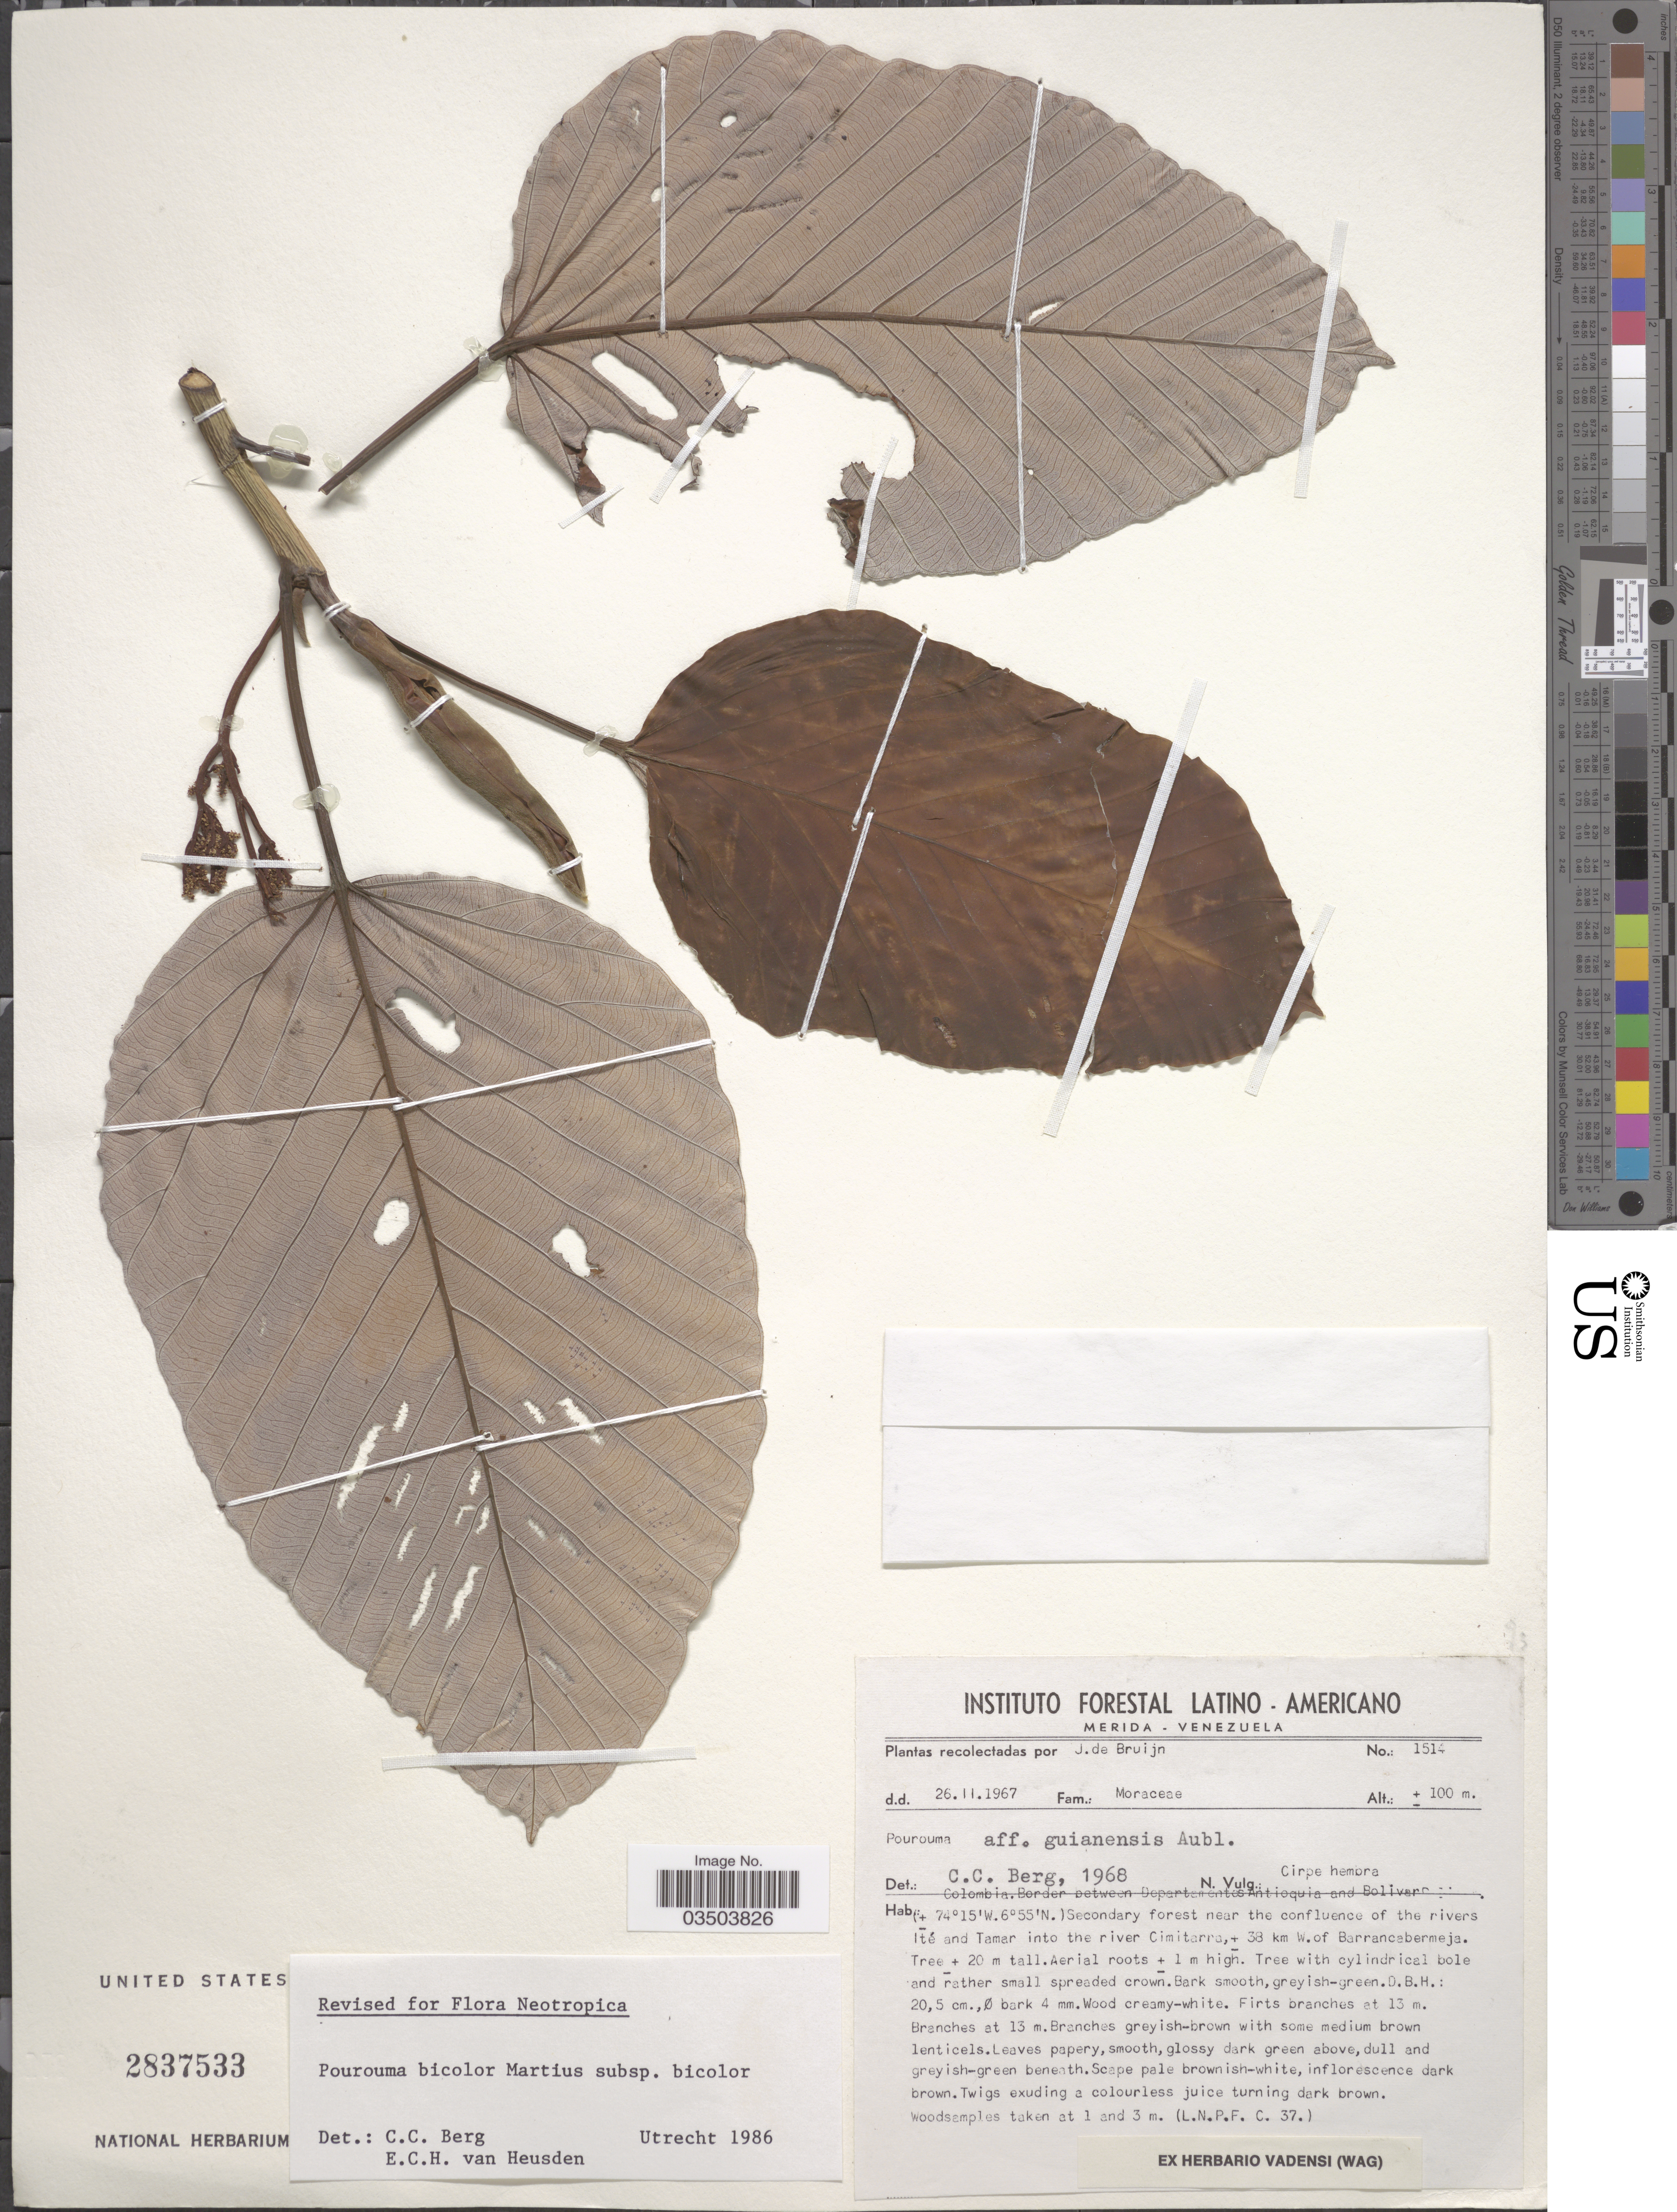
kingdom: Plantae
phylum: Tracheophyta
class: Magnoliopsida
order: Rosales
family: Urticaceae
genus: Pourouma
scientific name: Pourouma bicolor subsp. bicolor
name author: Mart.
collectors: J. Bruijn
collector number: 1514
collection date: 1967-02-26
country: Colombia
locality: Border between Departamentos Antioquia and Bolivar. Secondary forest near the confluence of the rivers Ité and Tamar into the river Cimitarra, ± 38 Km W. of Barrancabermeja.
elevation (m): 100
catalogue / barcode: US 2837533